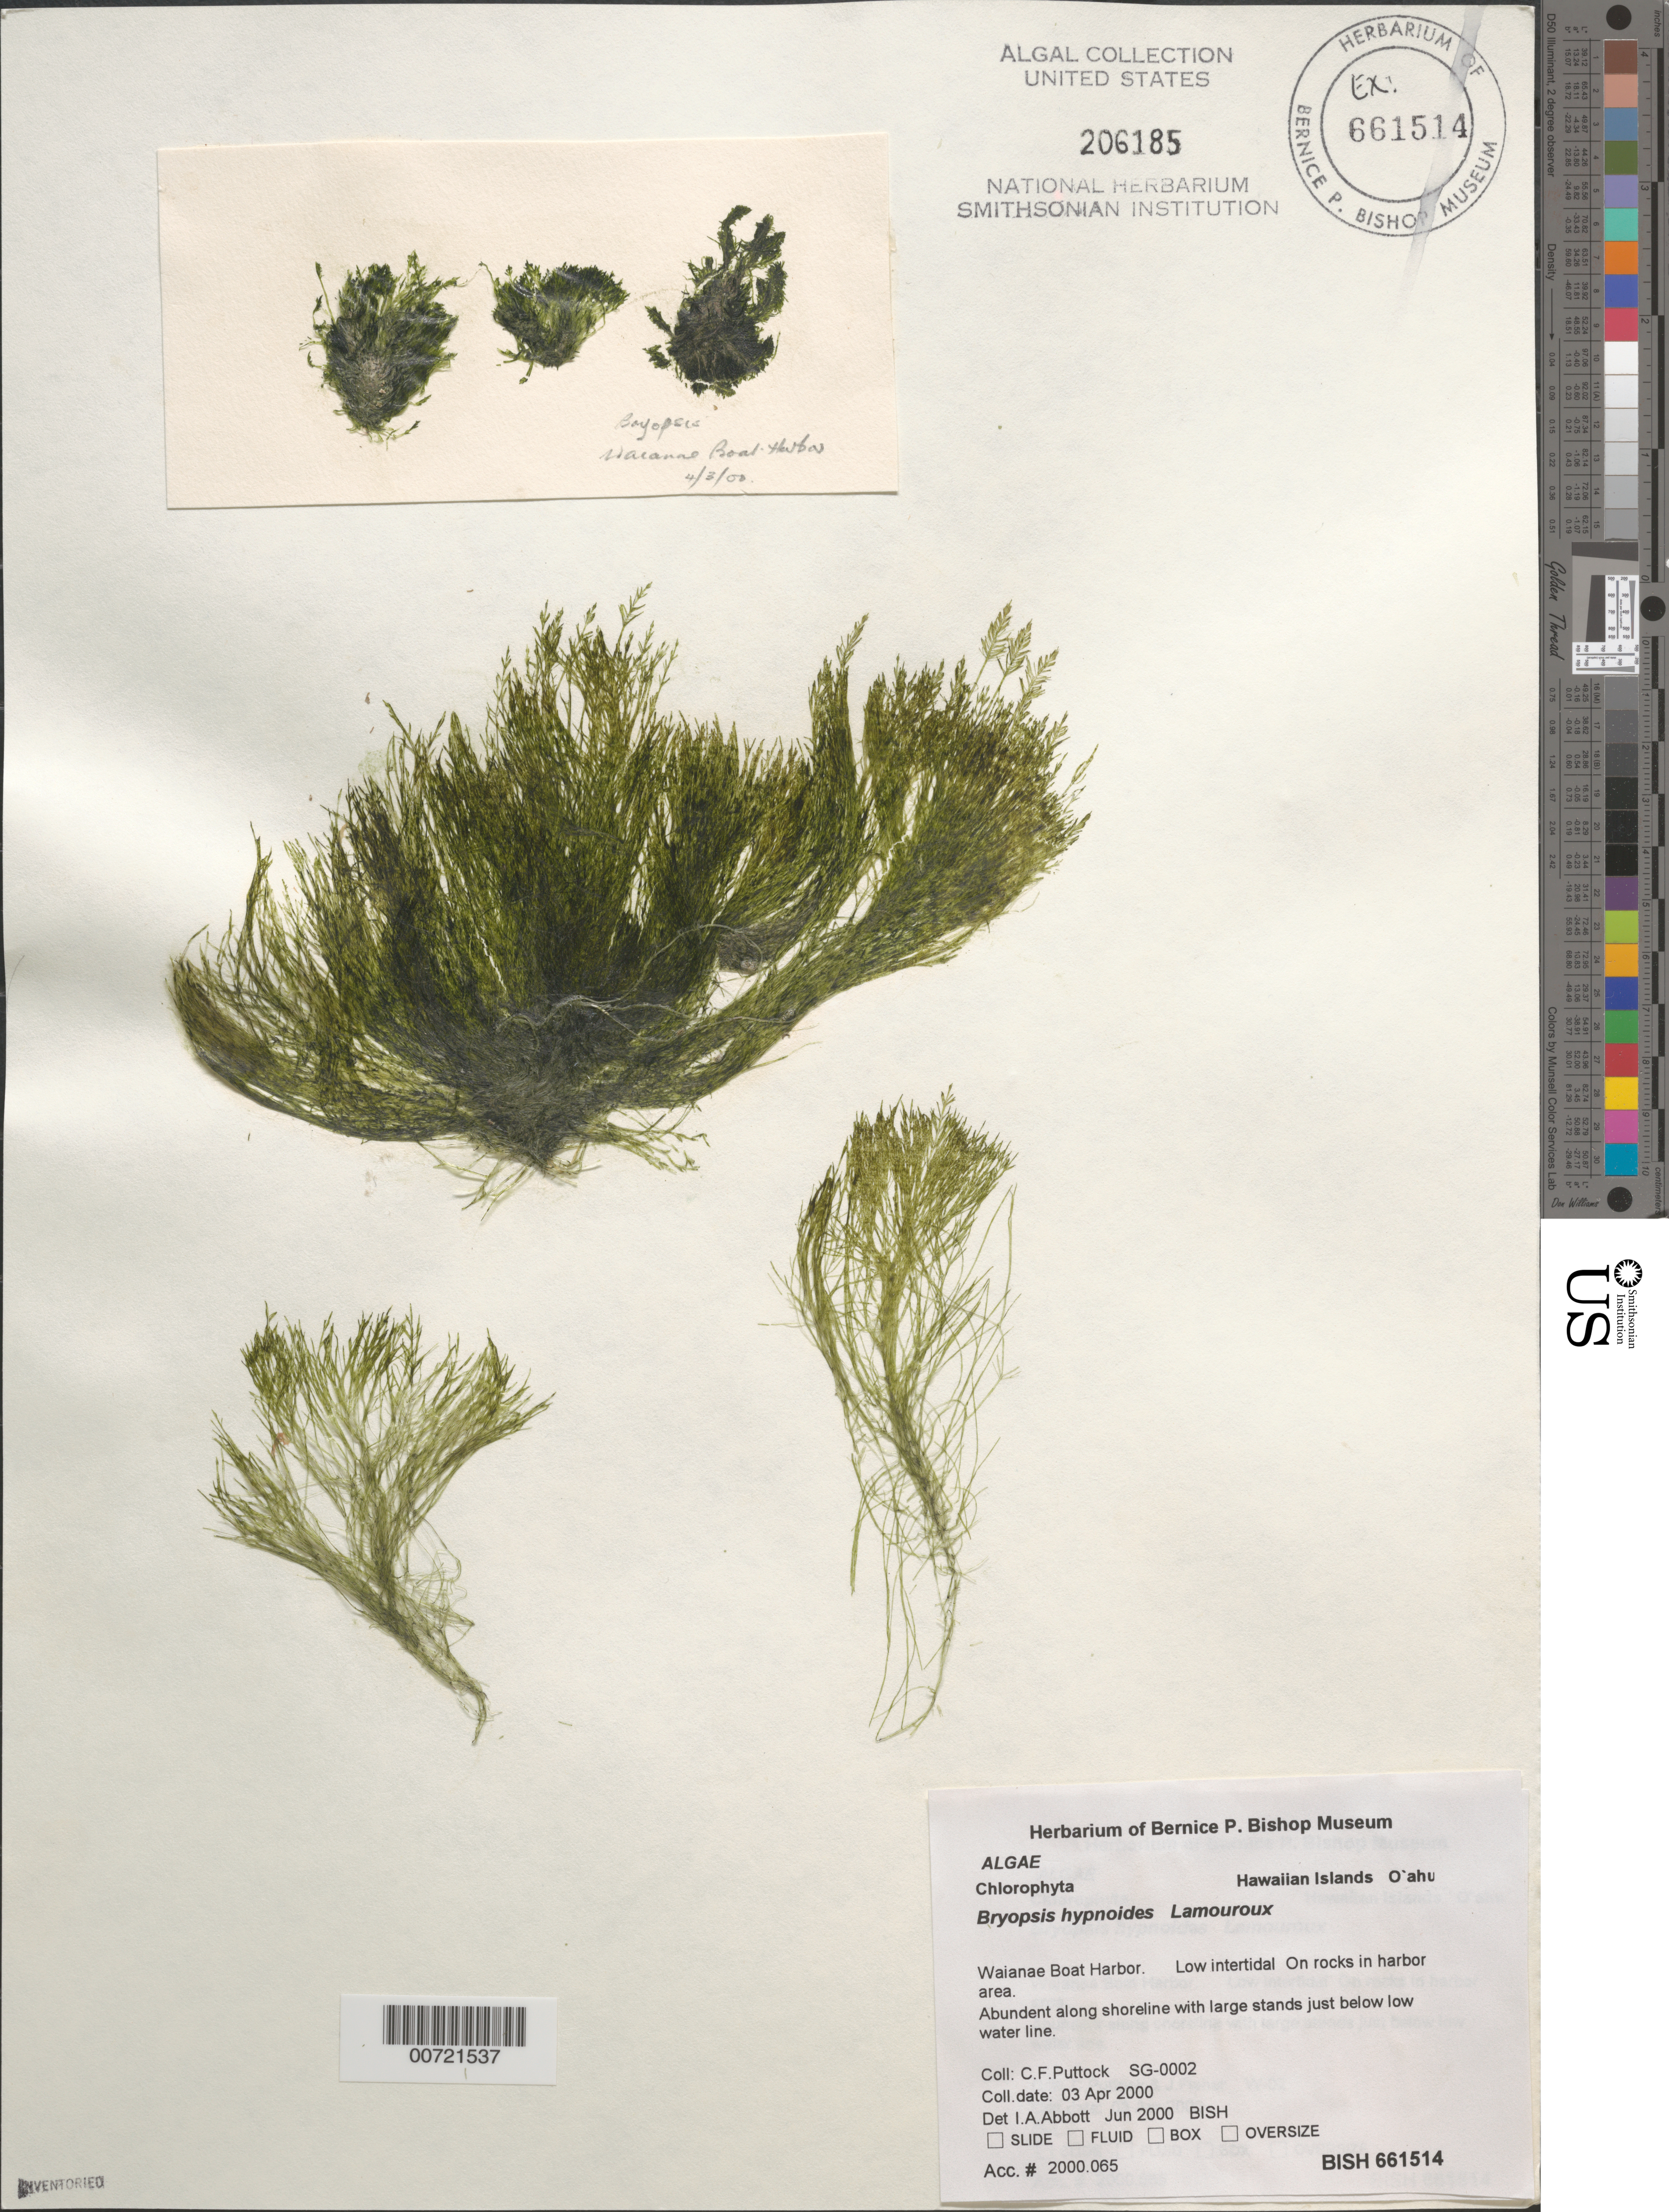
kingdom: Plantae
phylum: Chlorophyta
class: Ulvophyceae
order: Bryopsidales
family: Bryopsidaceae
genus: Bryopsis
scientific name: Bryopsis hypnoides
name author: J.V.Lamouroux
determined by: Abbott, Isabella A.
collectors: C. Puttock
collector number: SG-0002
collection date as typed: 03 Apr 2000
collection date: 2000-04-03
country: United States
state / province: Hawaii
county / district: Honolulu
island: Oahu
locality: Waianae Boat Harbor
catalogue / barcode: US 206185